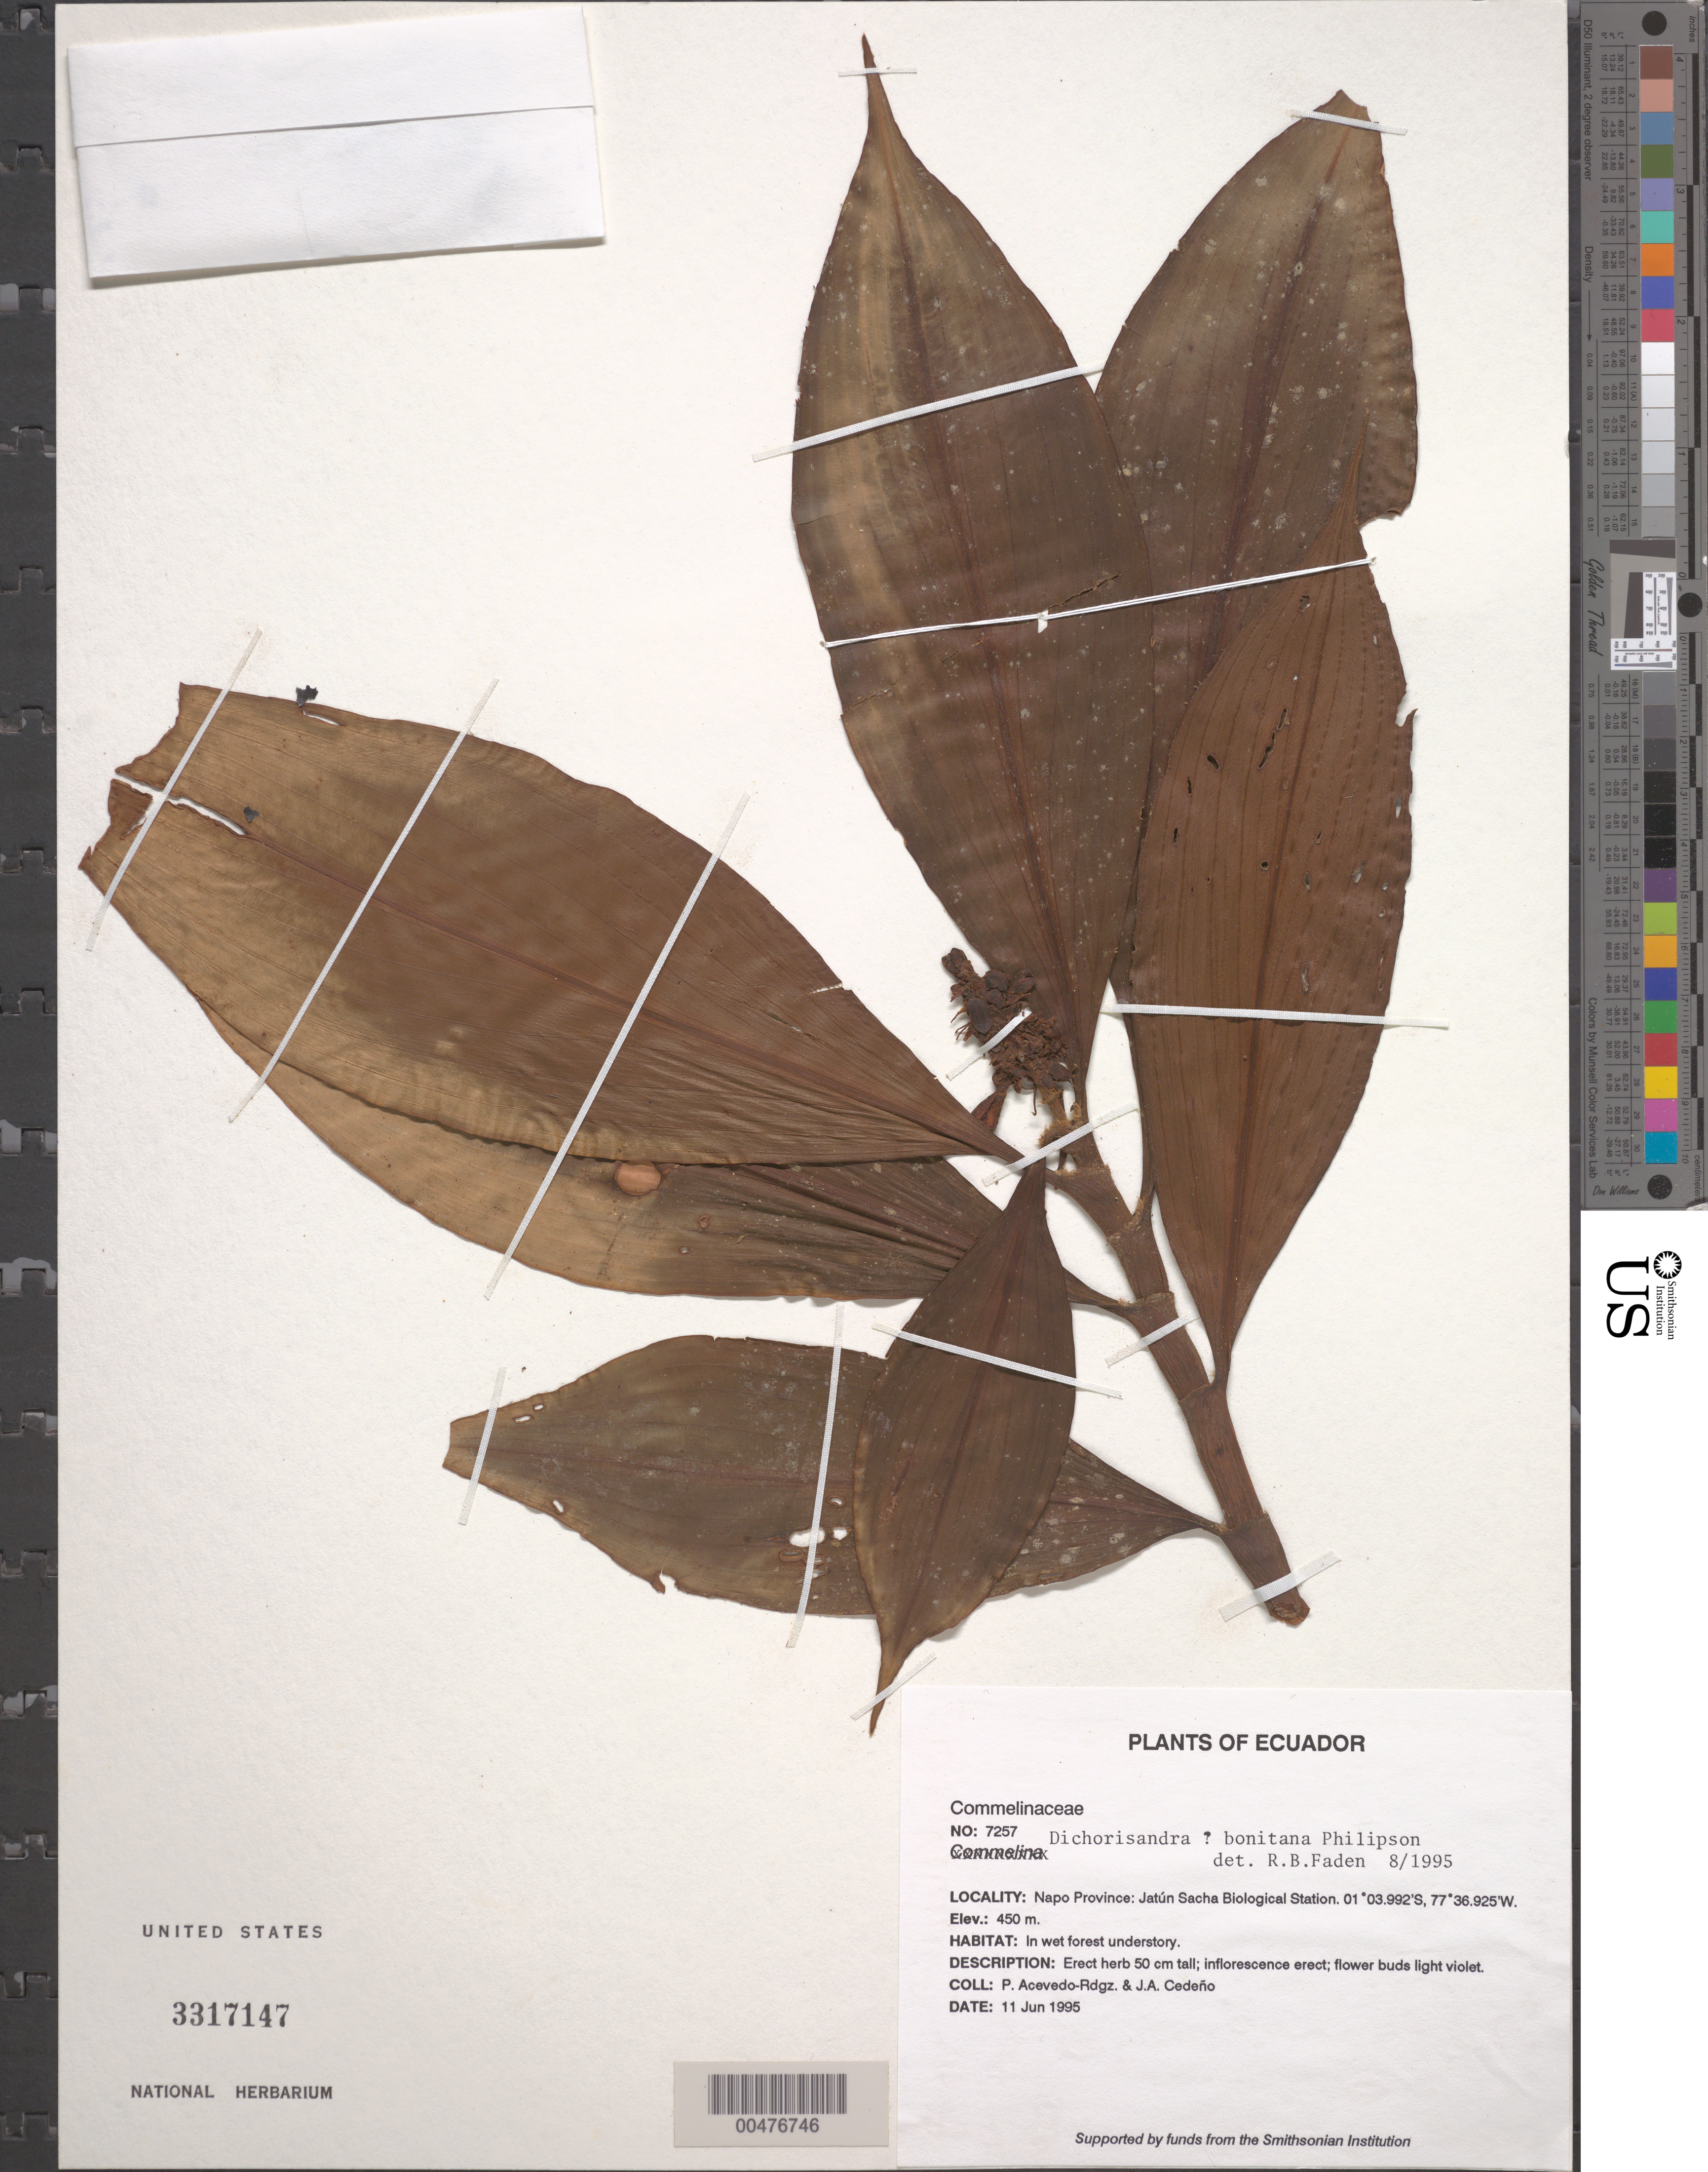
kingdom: Plantae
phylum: Tracheophyta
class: Liliopsida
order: Commelinales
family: Commelinaceae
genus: Dichorisandra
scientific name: Dichorisandra bonitana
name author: Philipson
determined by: Faden, Robert B., (US), Smithsonian Institution - National Museum of Natural History (UNITED STATES)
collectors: P. Acevedo-Rodr. & J. A. Cedeño M.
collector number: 7257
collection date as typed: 11 Jun 1995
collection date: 1995-06-11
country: Ecuador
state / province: Napo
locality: Napo Province: Jatún Sacha Biological Station.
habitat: In wet forest understory.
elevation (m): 450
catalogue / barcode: US 3317174